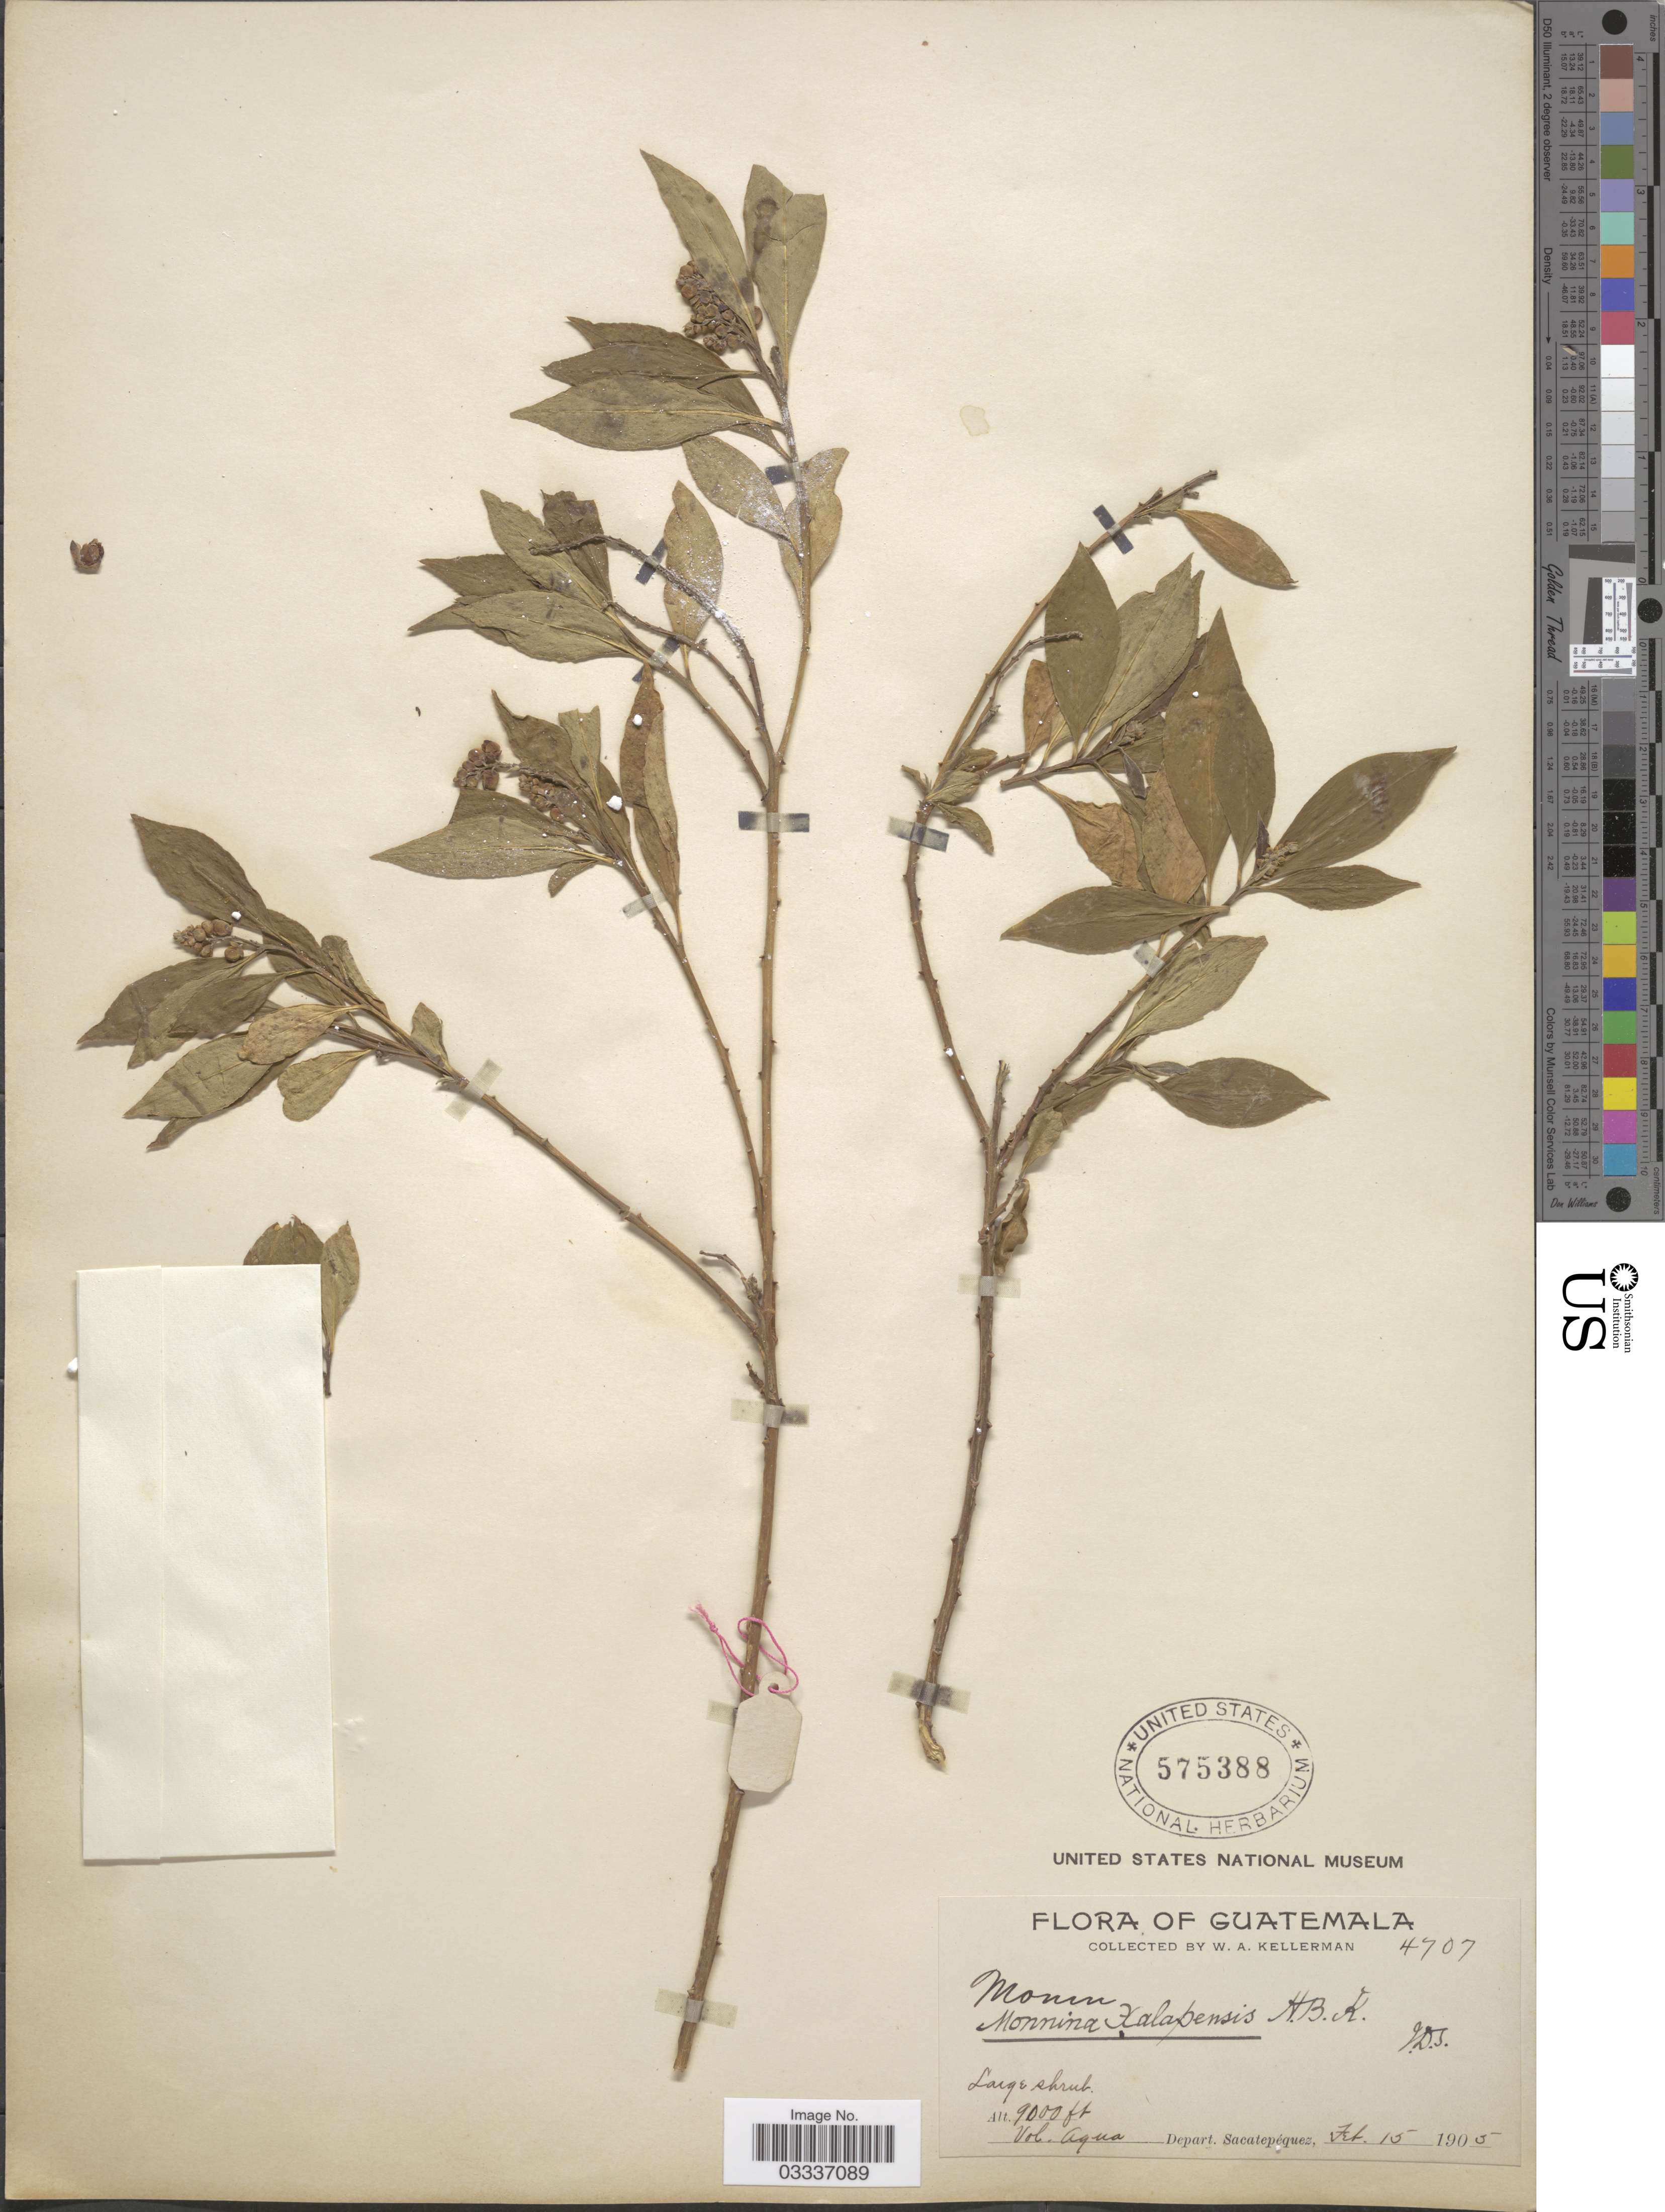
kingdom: Plantae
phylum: Tracheophyta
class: Magnoliopsida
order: Fabales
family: Polygalaceae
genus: Monnina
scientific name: Monnina xalapensis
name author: Kunth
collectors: W. Kellerman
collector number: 4707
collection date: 1905-02-15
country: Guatemala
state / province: Sacatepéquez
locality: Vol. Agua. Depart. Sacatepéquez.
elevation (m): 2743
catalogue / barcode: US 575388